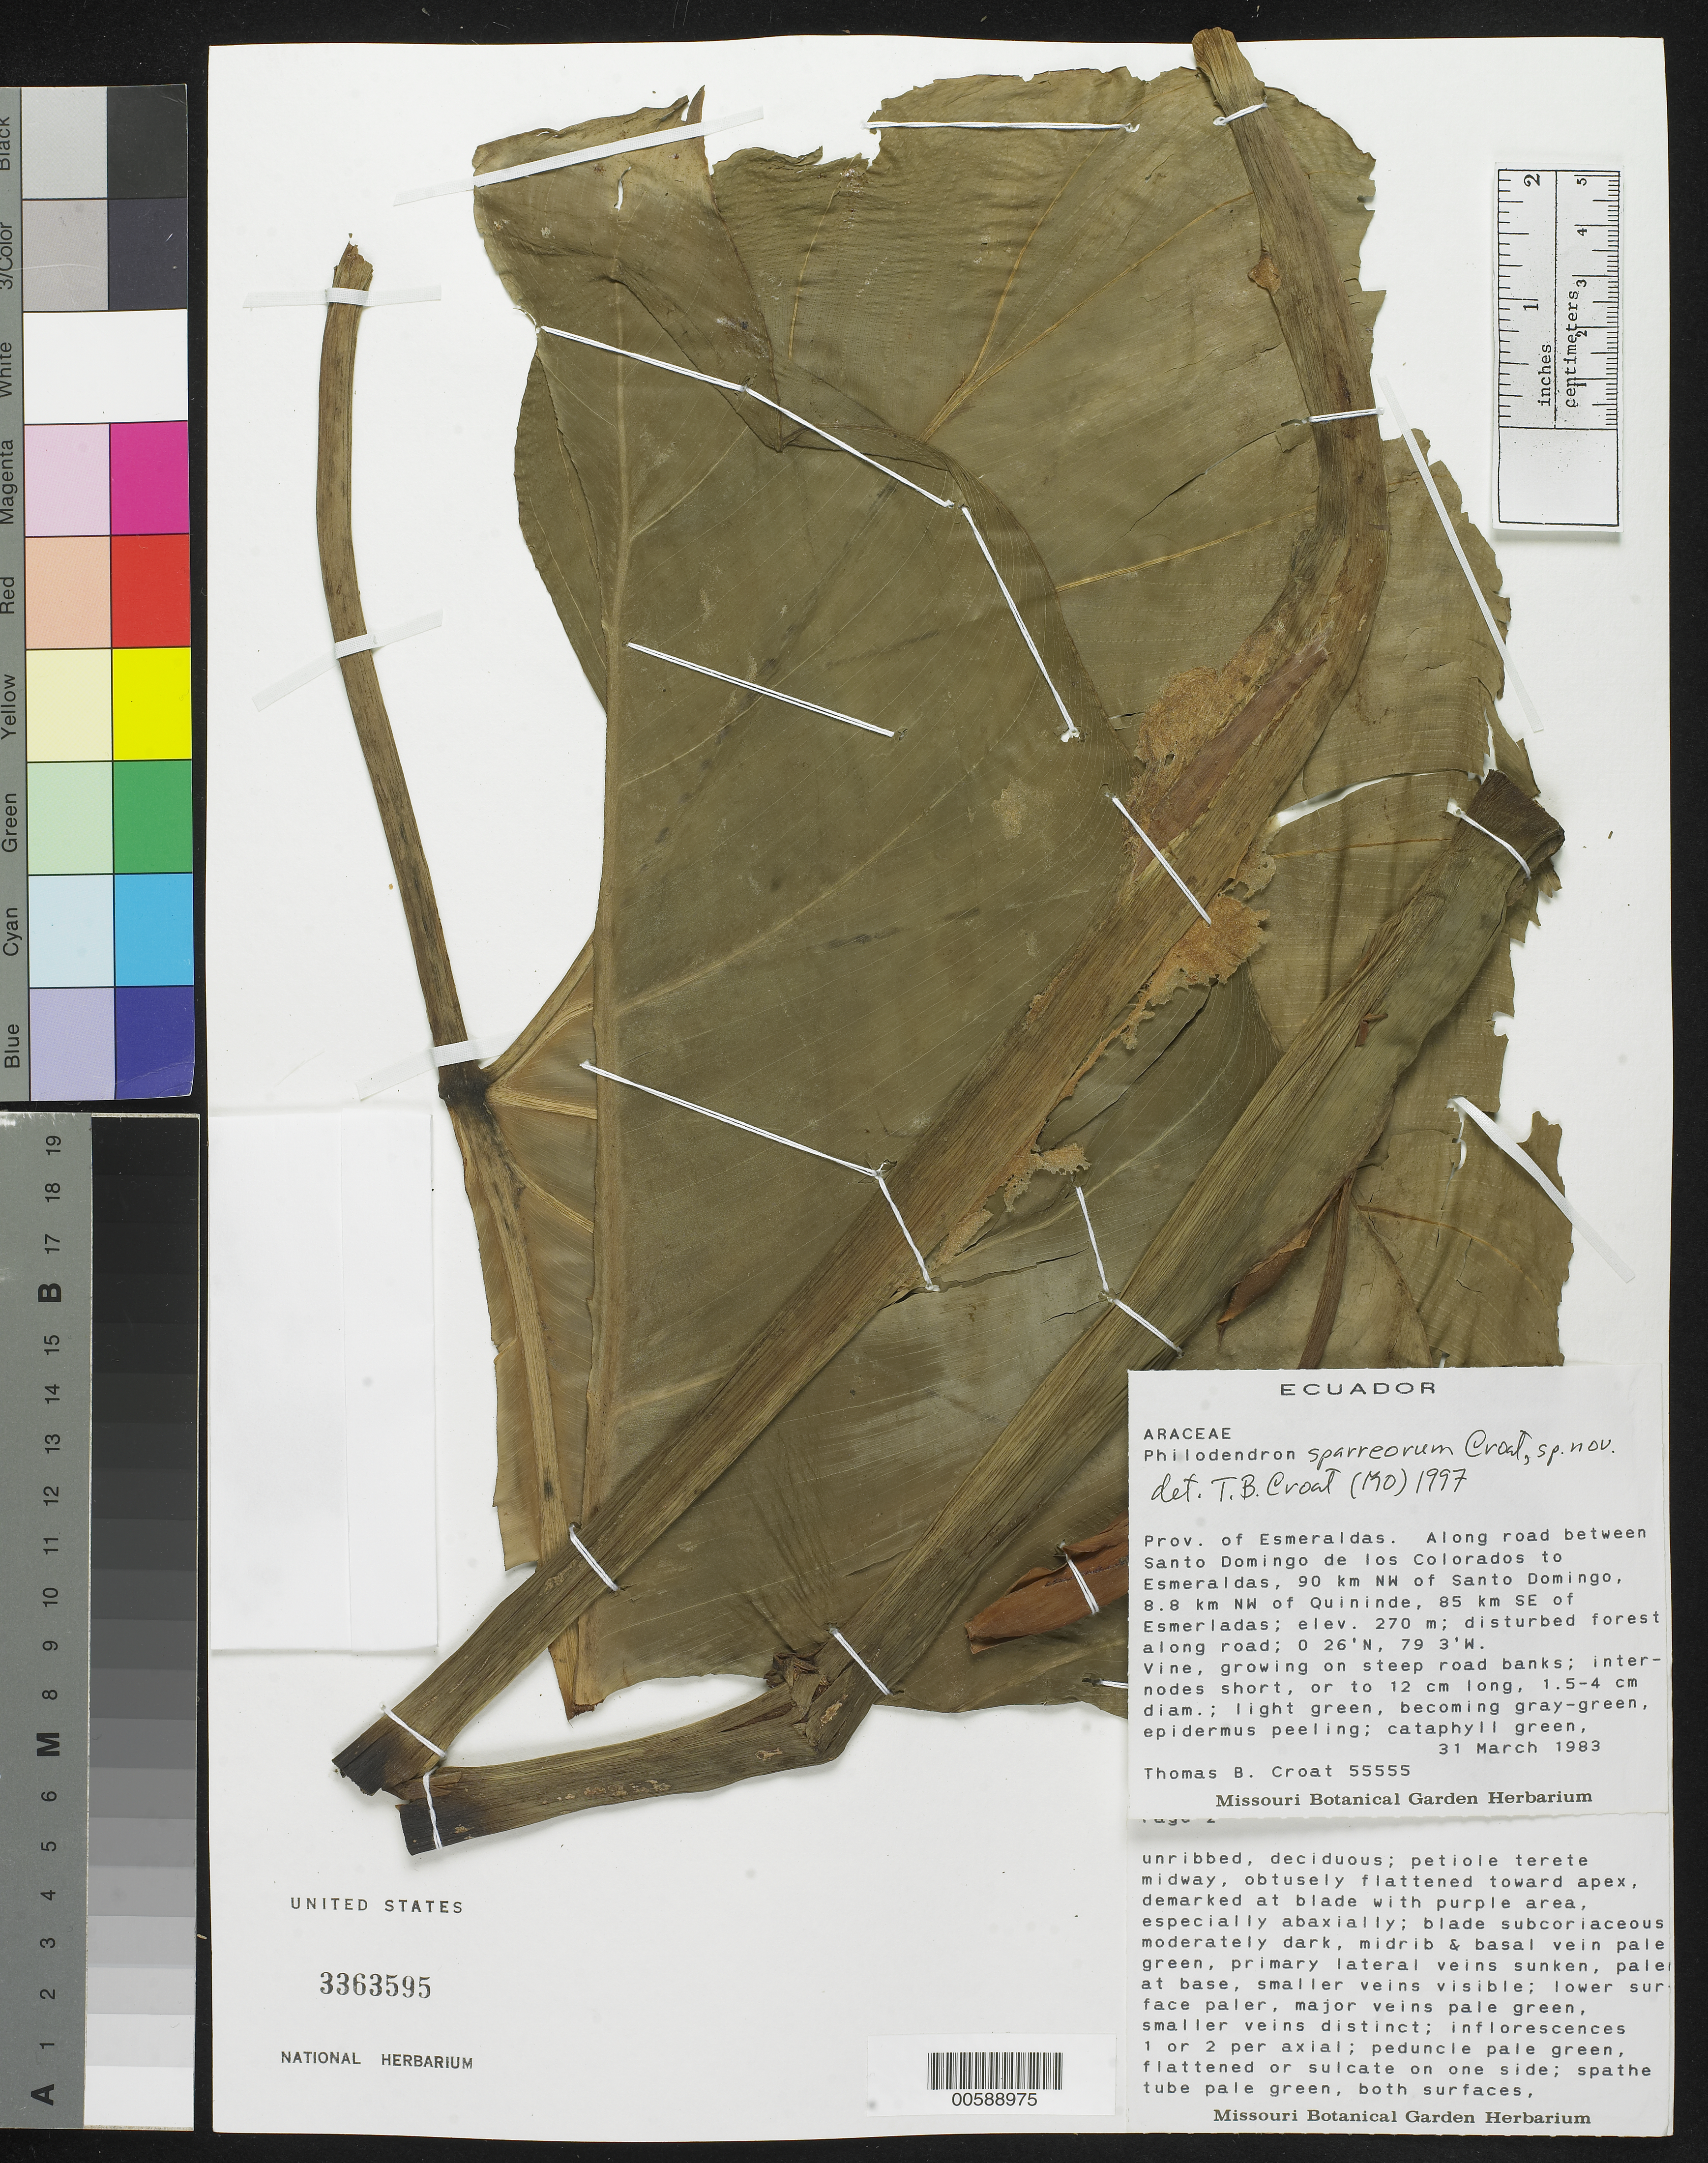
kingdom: Plantae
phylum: Tracheophyta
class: Liliopsida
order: Alismatales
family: Araceae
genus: Philodendron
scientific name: Philodendron sparreorum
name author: Croat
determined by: Croat, Thomas B., Missouri Botanical Garden (MO)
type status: Isotype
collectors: T. B. Croat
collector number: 55555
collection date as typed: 31 Mar 1983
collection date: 1983-03-31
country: Ecuador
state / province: Esmeraldas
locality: Prov. of Esmeraldas. Along road between Santo Domingo de los Colorados to Esmeraldas, 90 km NW of Santo Domingo, 8.8 km NW of Quininde, 85 km SE of Esmeraldas.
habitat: Disturbed forest along road.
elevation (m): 270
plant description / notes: Holotype at MO.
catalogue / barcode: US 3363595